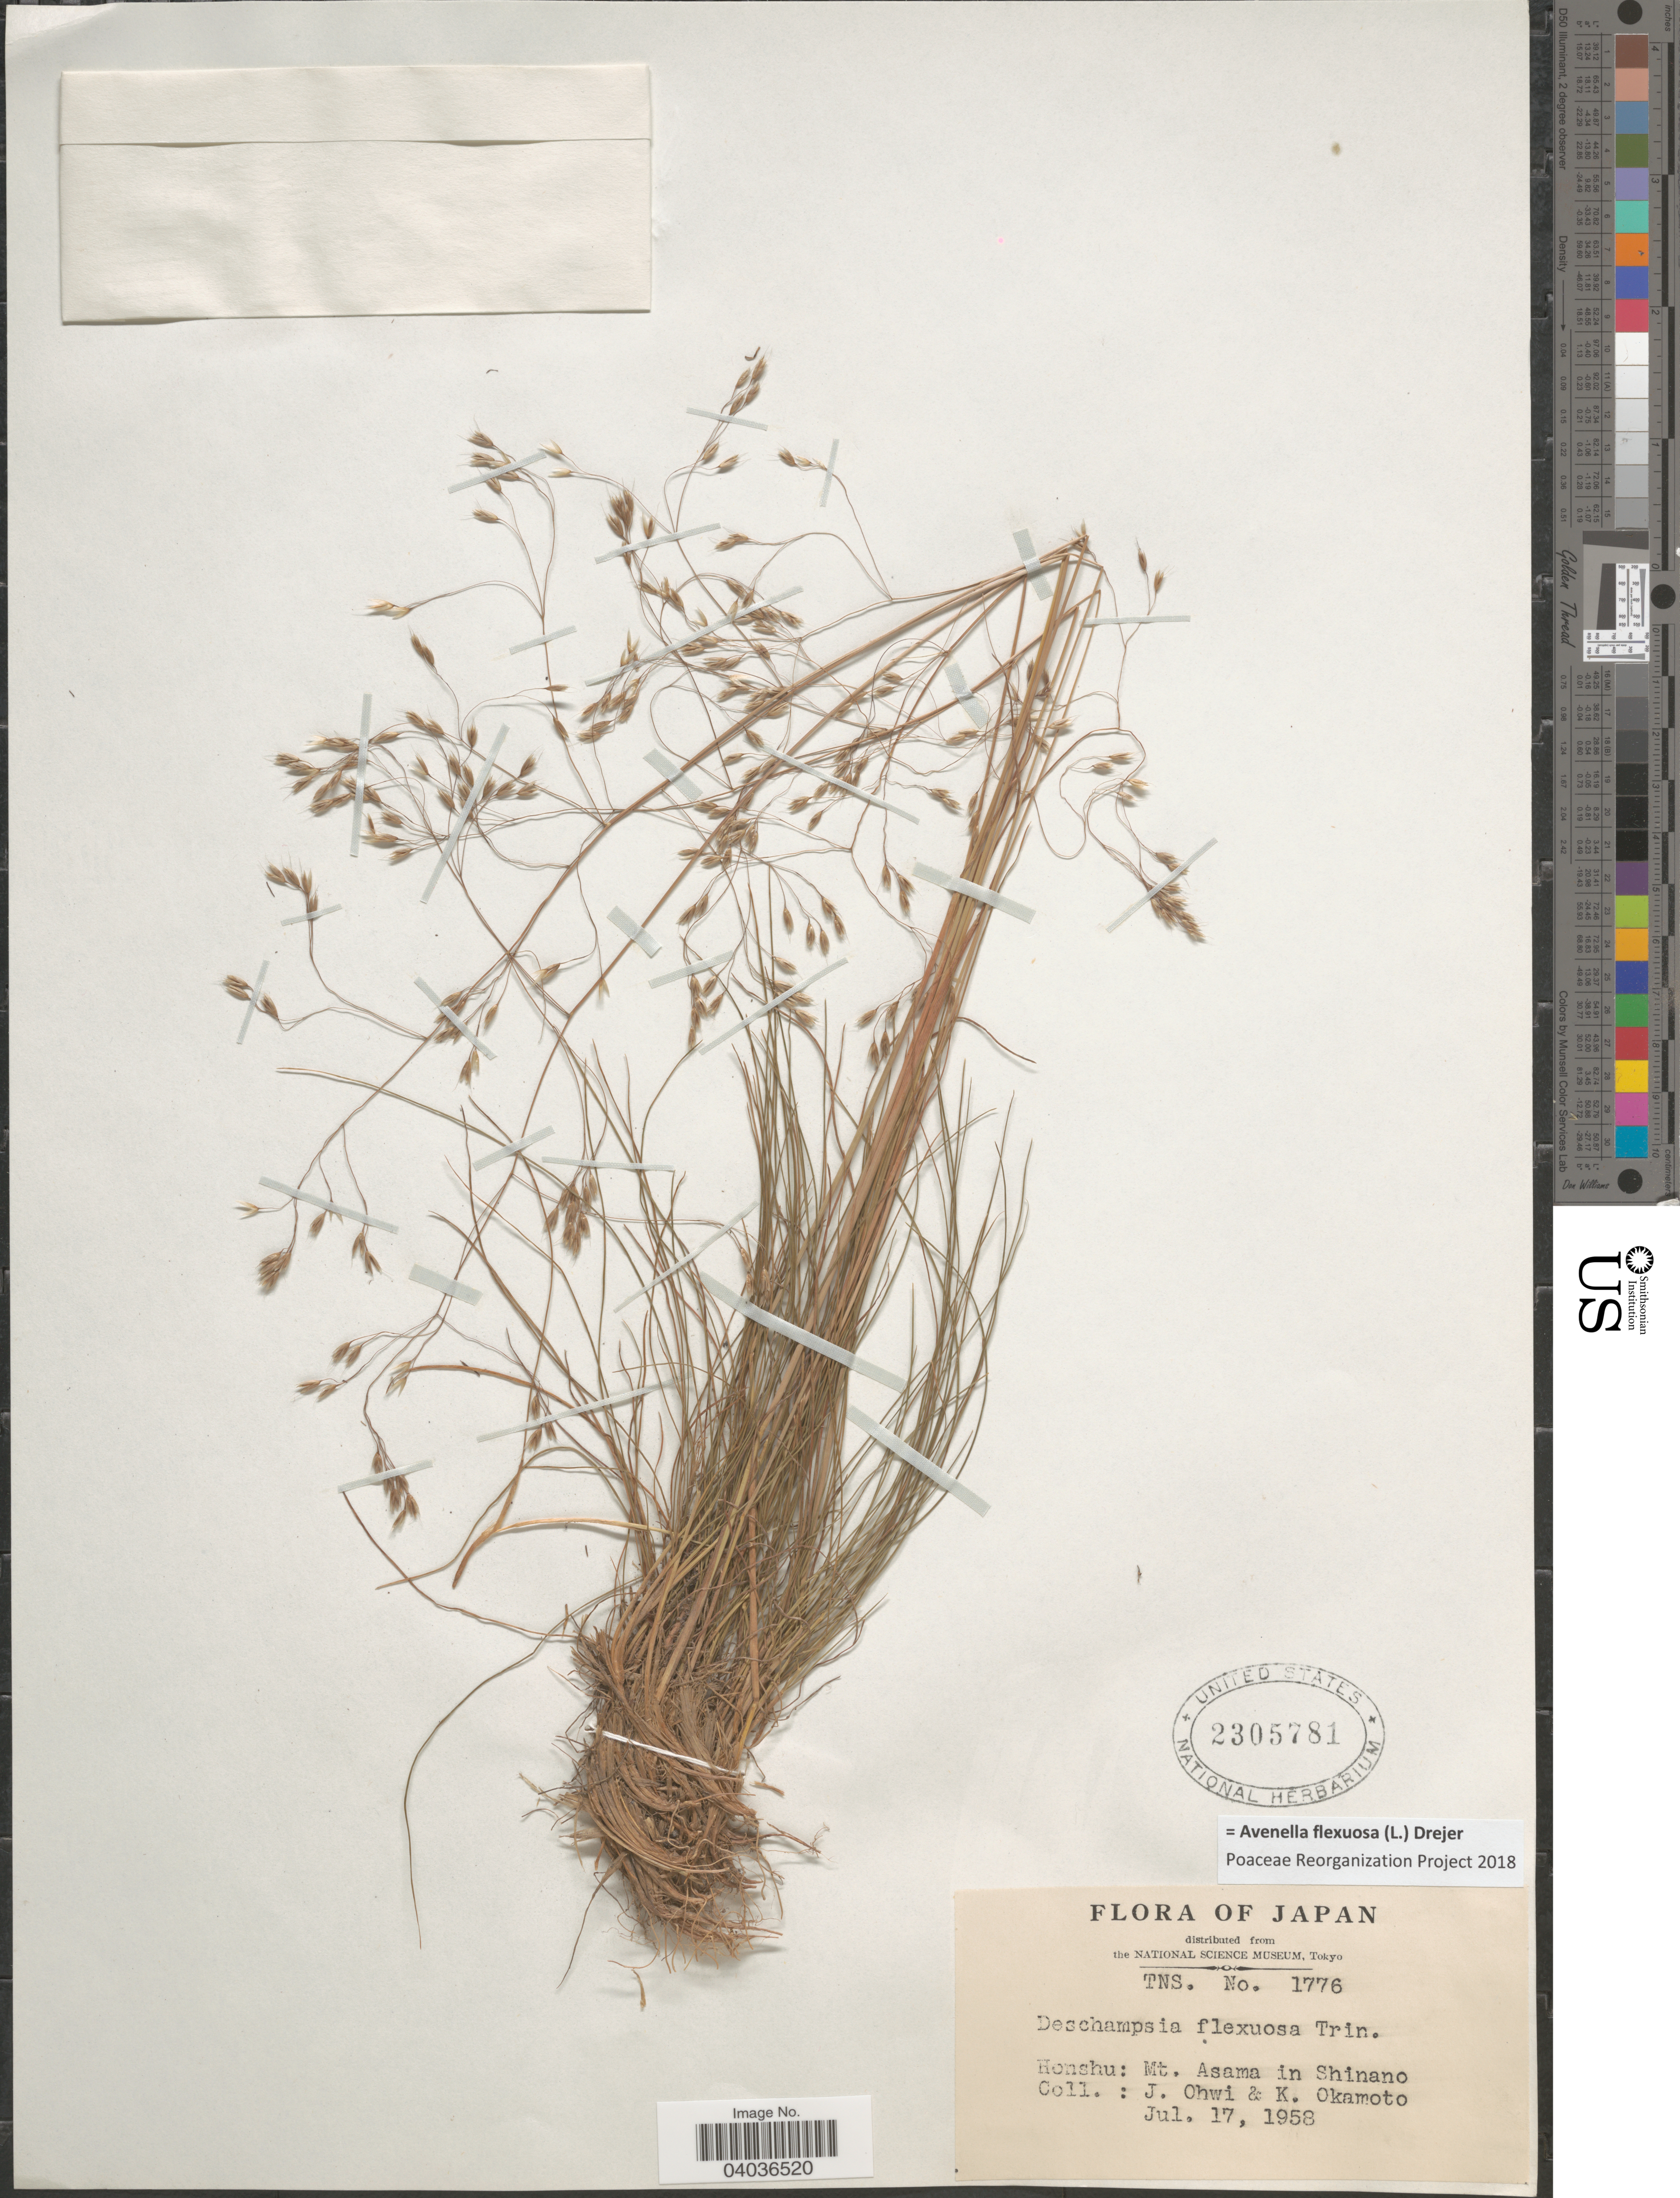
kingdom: Plantae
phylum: Tracheophyta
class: Liliopsida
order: Poales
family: Poaceae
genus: Avenella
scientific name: Avenella flexuosa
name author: (L.) Drejer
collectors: J. Ohwi & K. Okamoto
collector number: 1776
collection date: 1958-07-17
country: Japan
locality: Honshu: Mt. Asama in Shinano.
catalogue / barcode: US 2305781